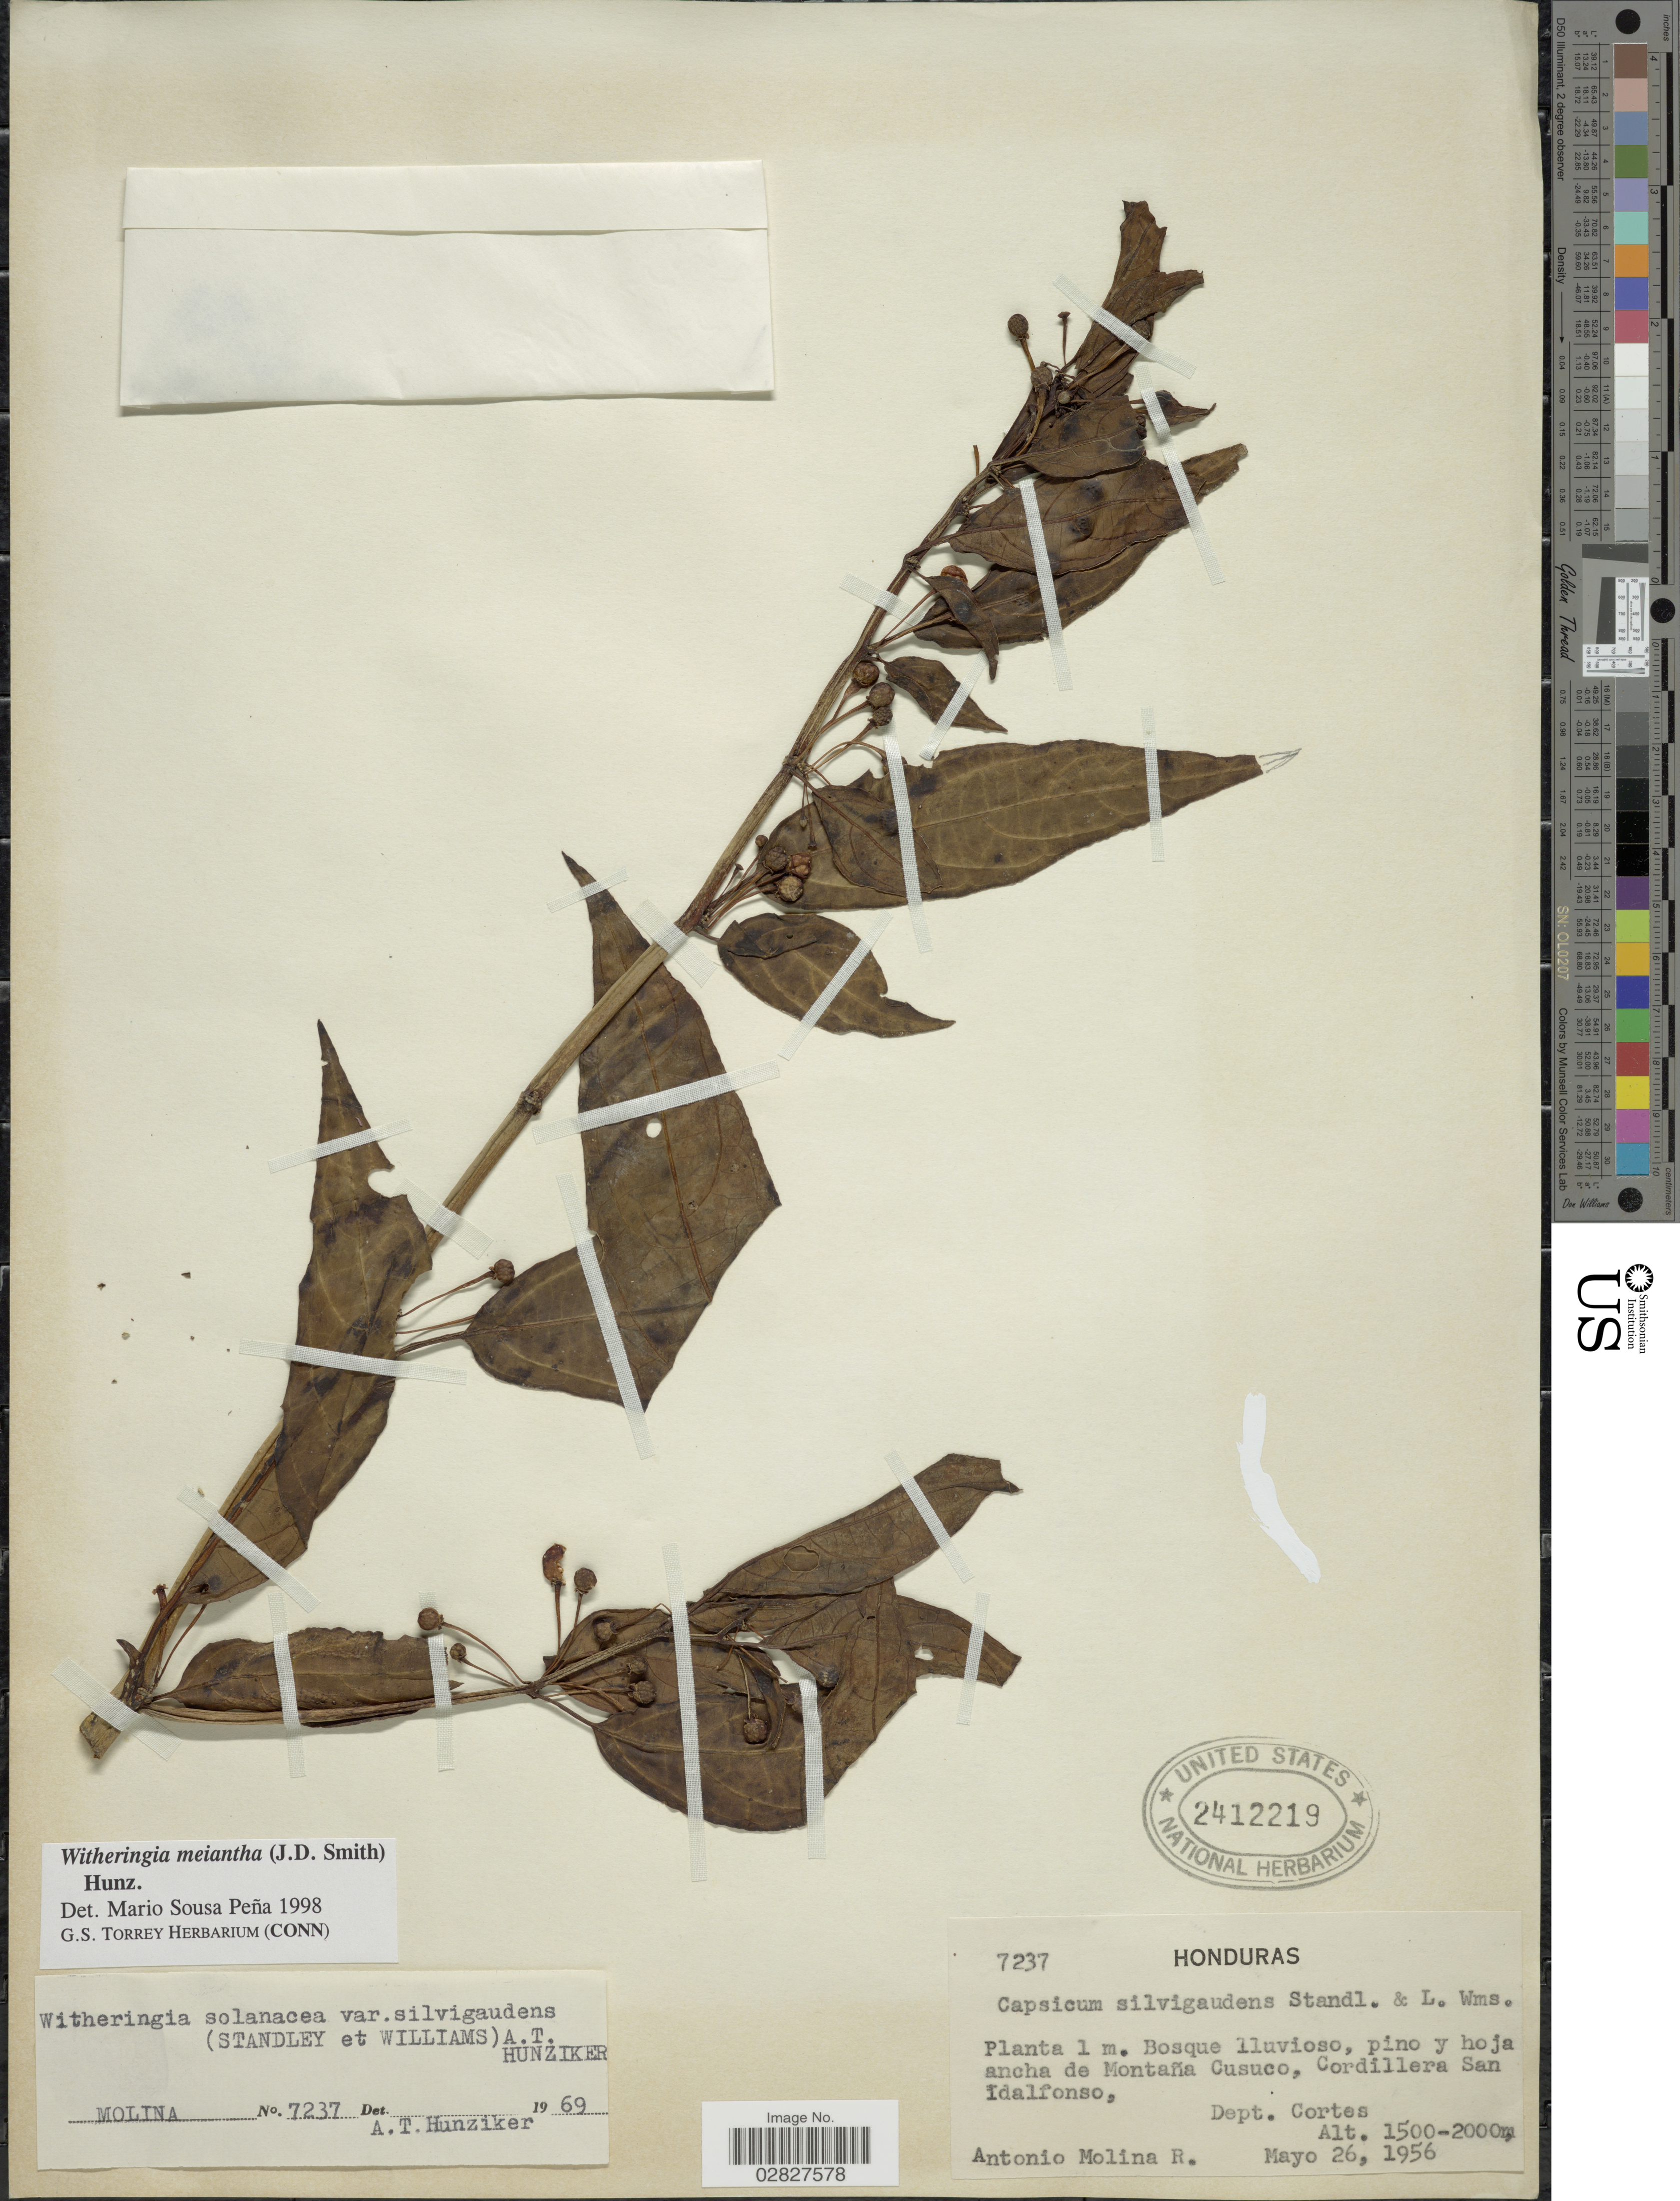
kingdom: Plantae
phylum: Tracheophyta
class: Magnoliopsida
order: Solanales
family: Solanaceae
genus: Witheringia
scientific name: Witheringia meiantha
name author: (Donn. Sm.) Hunz.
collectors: A. Molina R.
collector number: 7237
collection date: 1956-05-26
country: Honduras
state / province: Cortés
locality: Bosque lluvioso, pino y hoja ancha de Montaña Cusuco, Cordillera San Idalfonso, Dept. Cortes.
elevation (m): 1500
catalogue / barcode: US 2412219